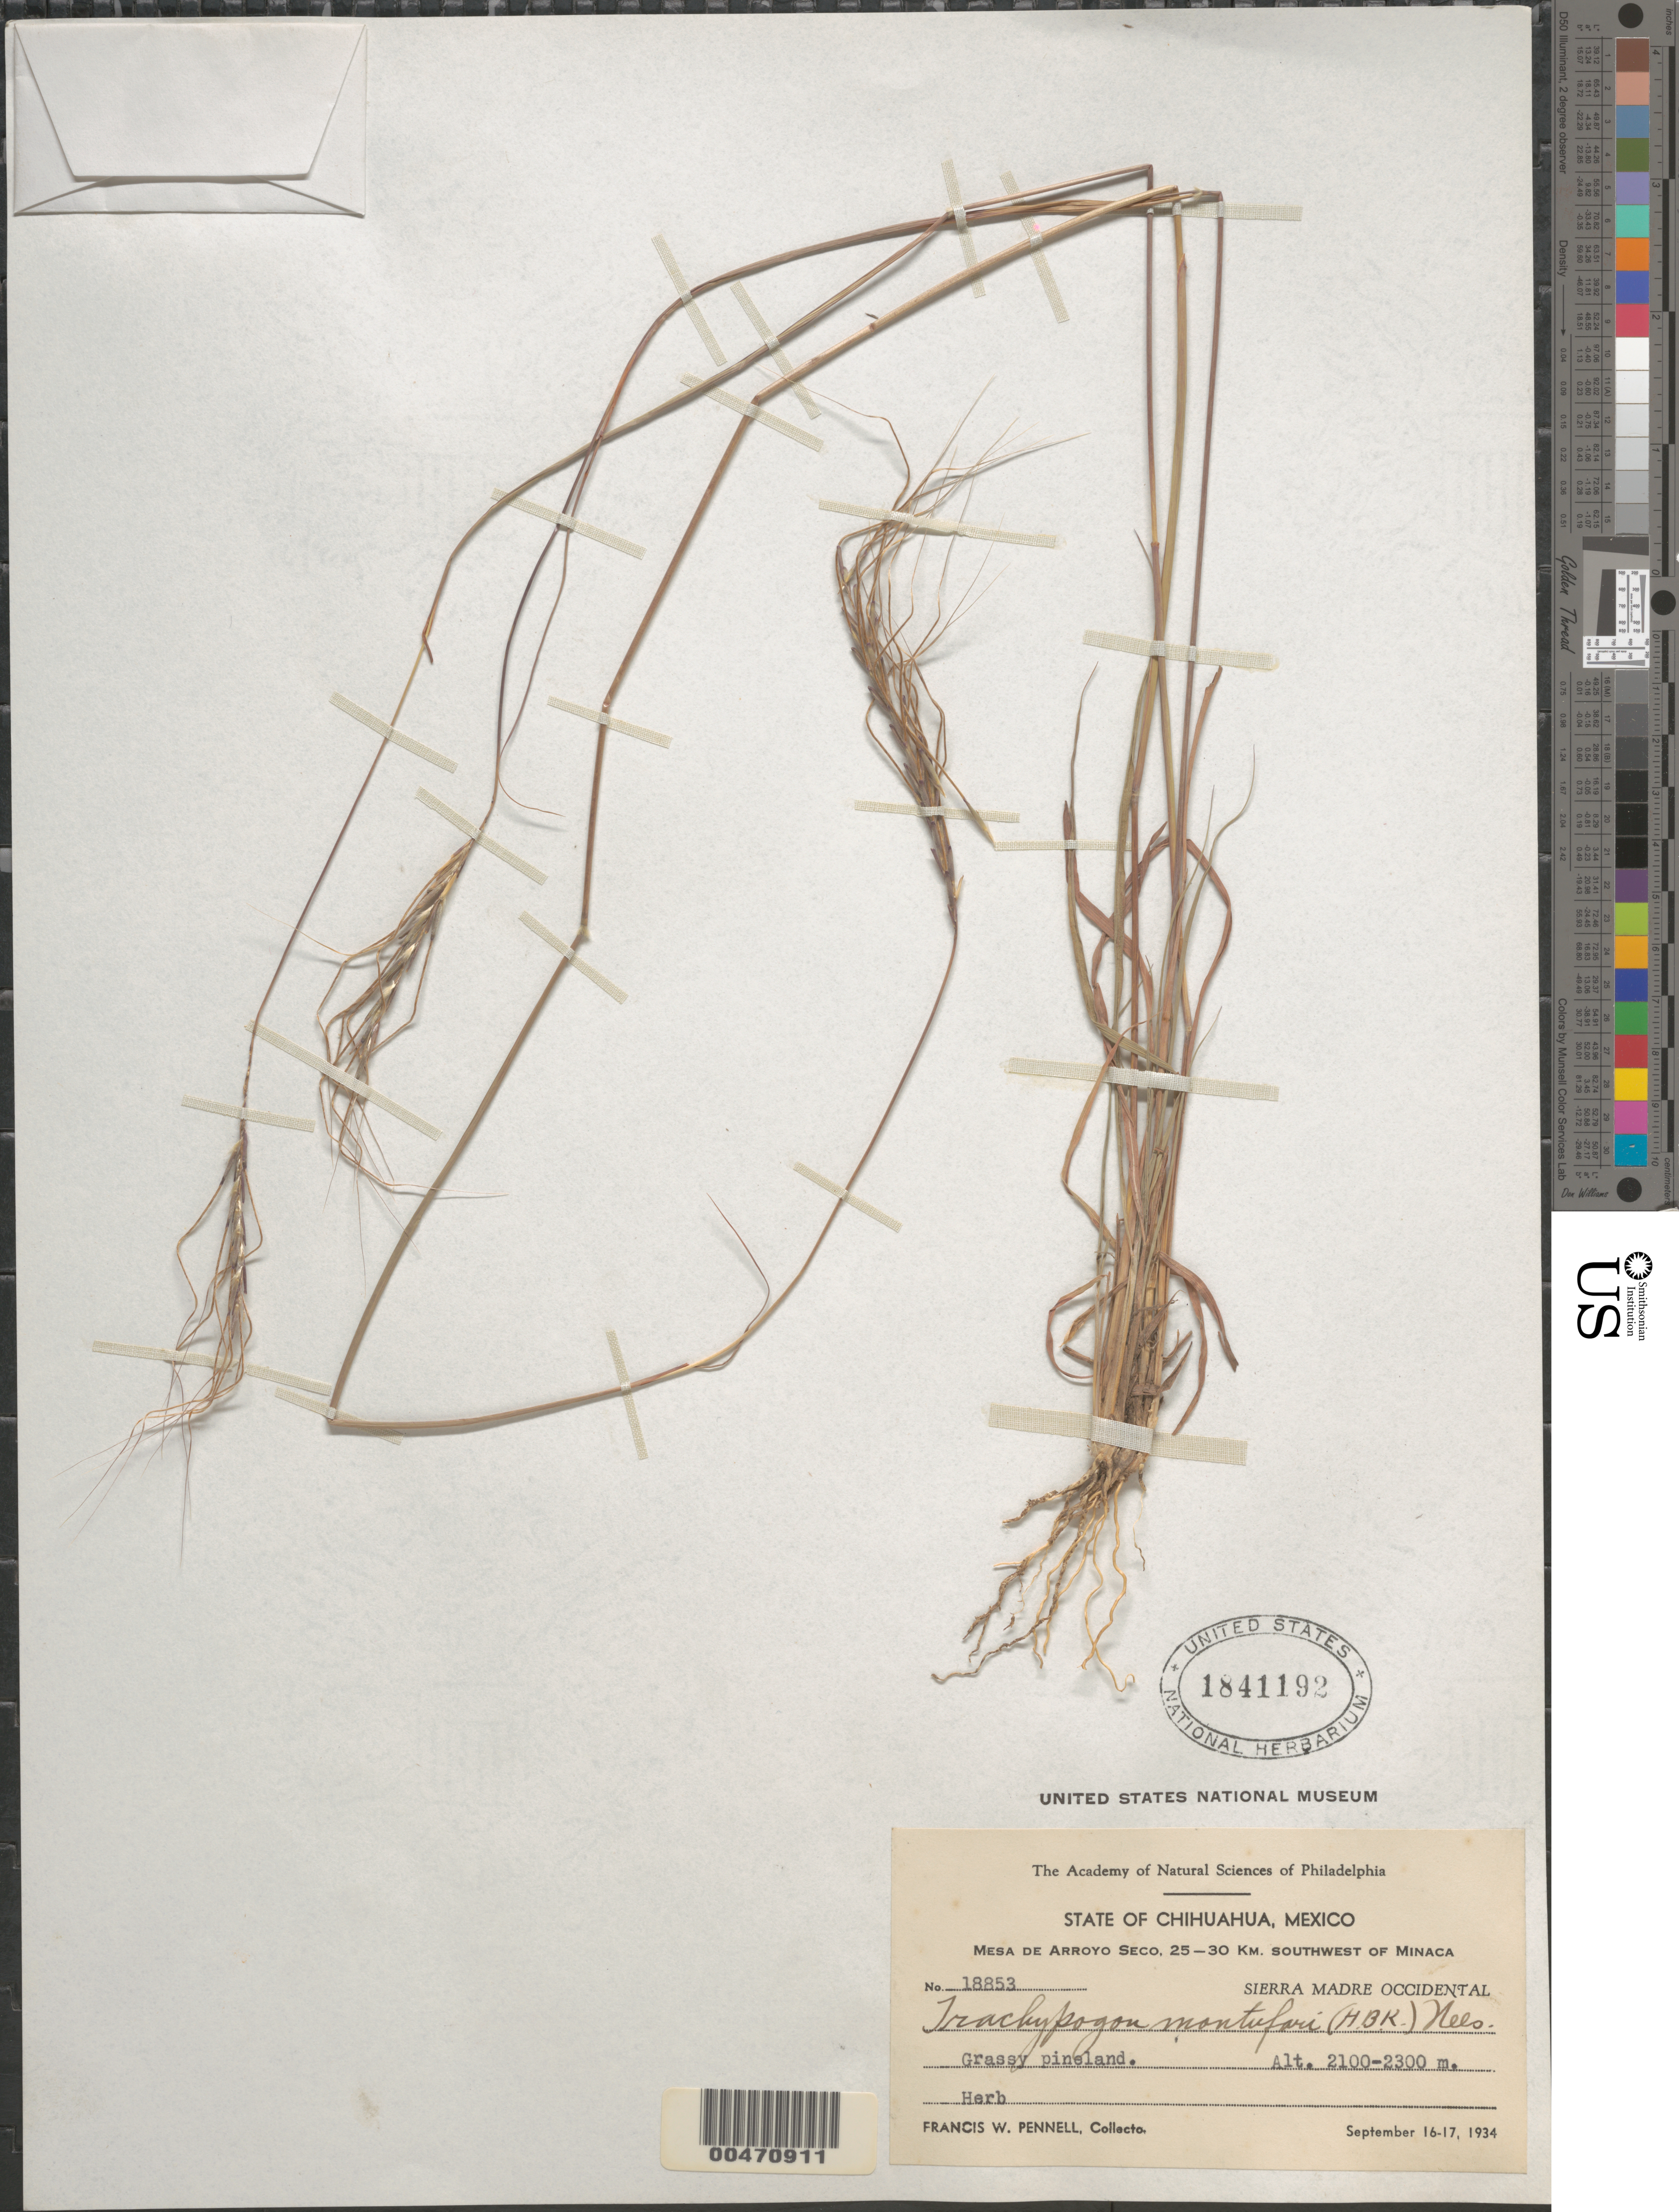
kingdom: Plantae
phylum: Tracheophyta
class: Liliopsida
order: Poales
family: Poaceae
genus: Trachypogon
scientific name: Trachypogon montufari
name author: (Kunth) Nees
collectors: F. W. Pennell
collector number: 18853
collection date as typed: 16 Sep 1934 to 17 Sep 1934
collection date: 1934-09-16/1934-09-17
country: Mexico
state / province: Chihuahua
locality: Mesa de Arroyo Seco, 25-30 km SW of Minaca, Sierra Madre Occidental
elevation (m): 2100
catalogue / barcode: US 1841192